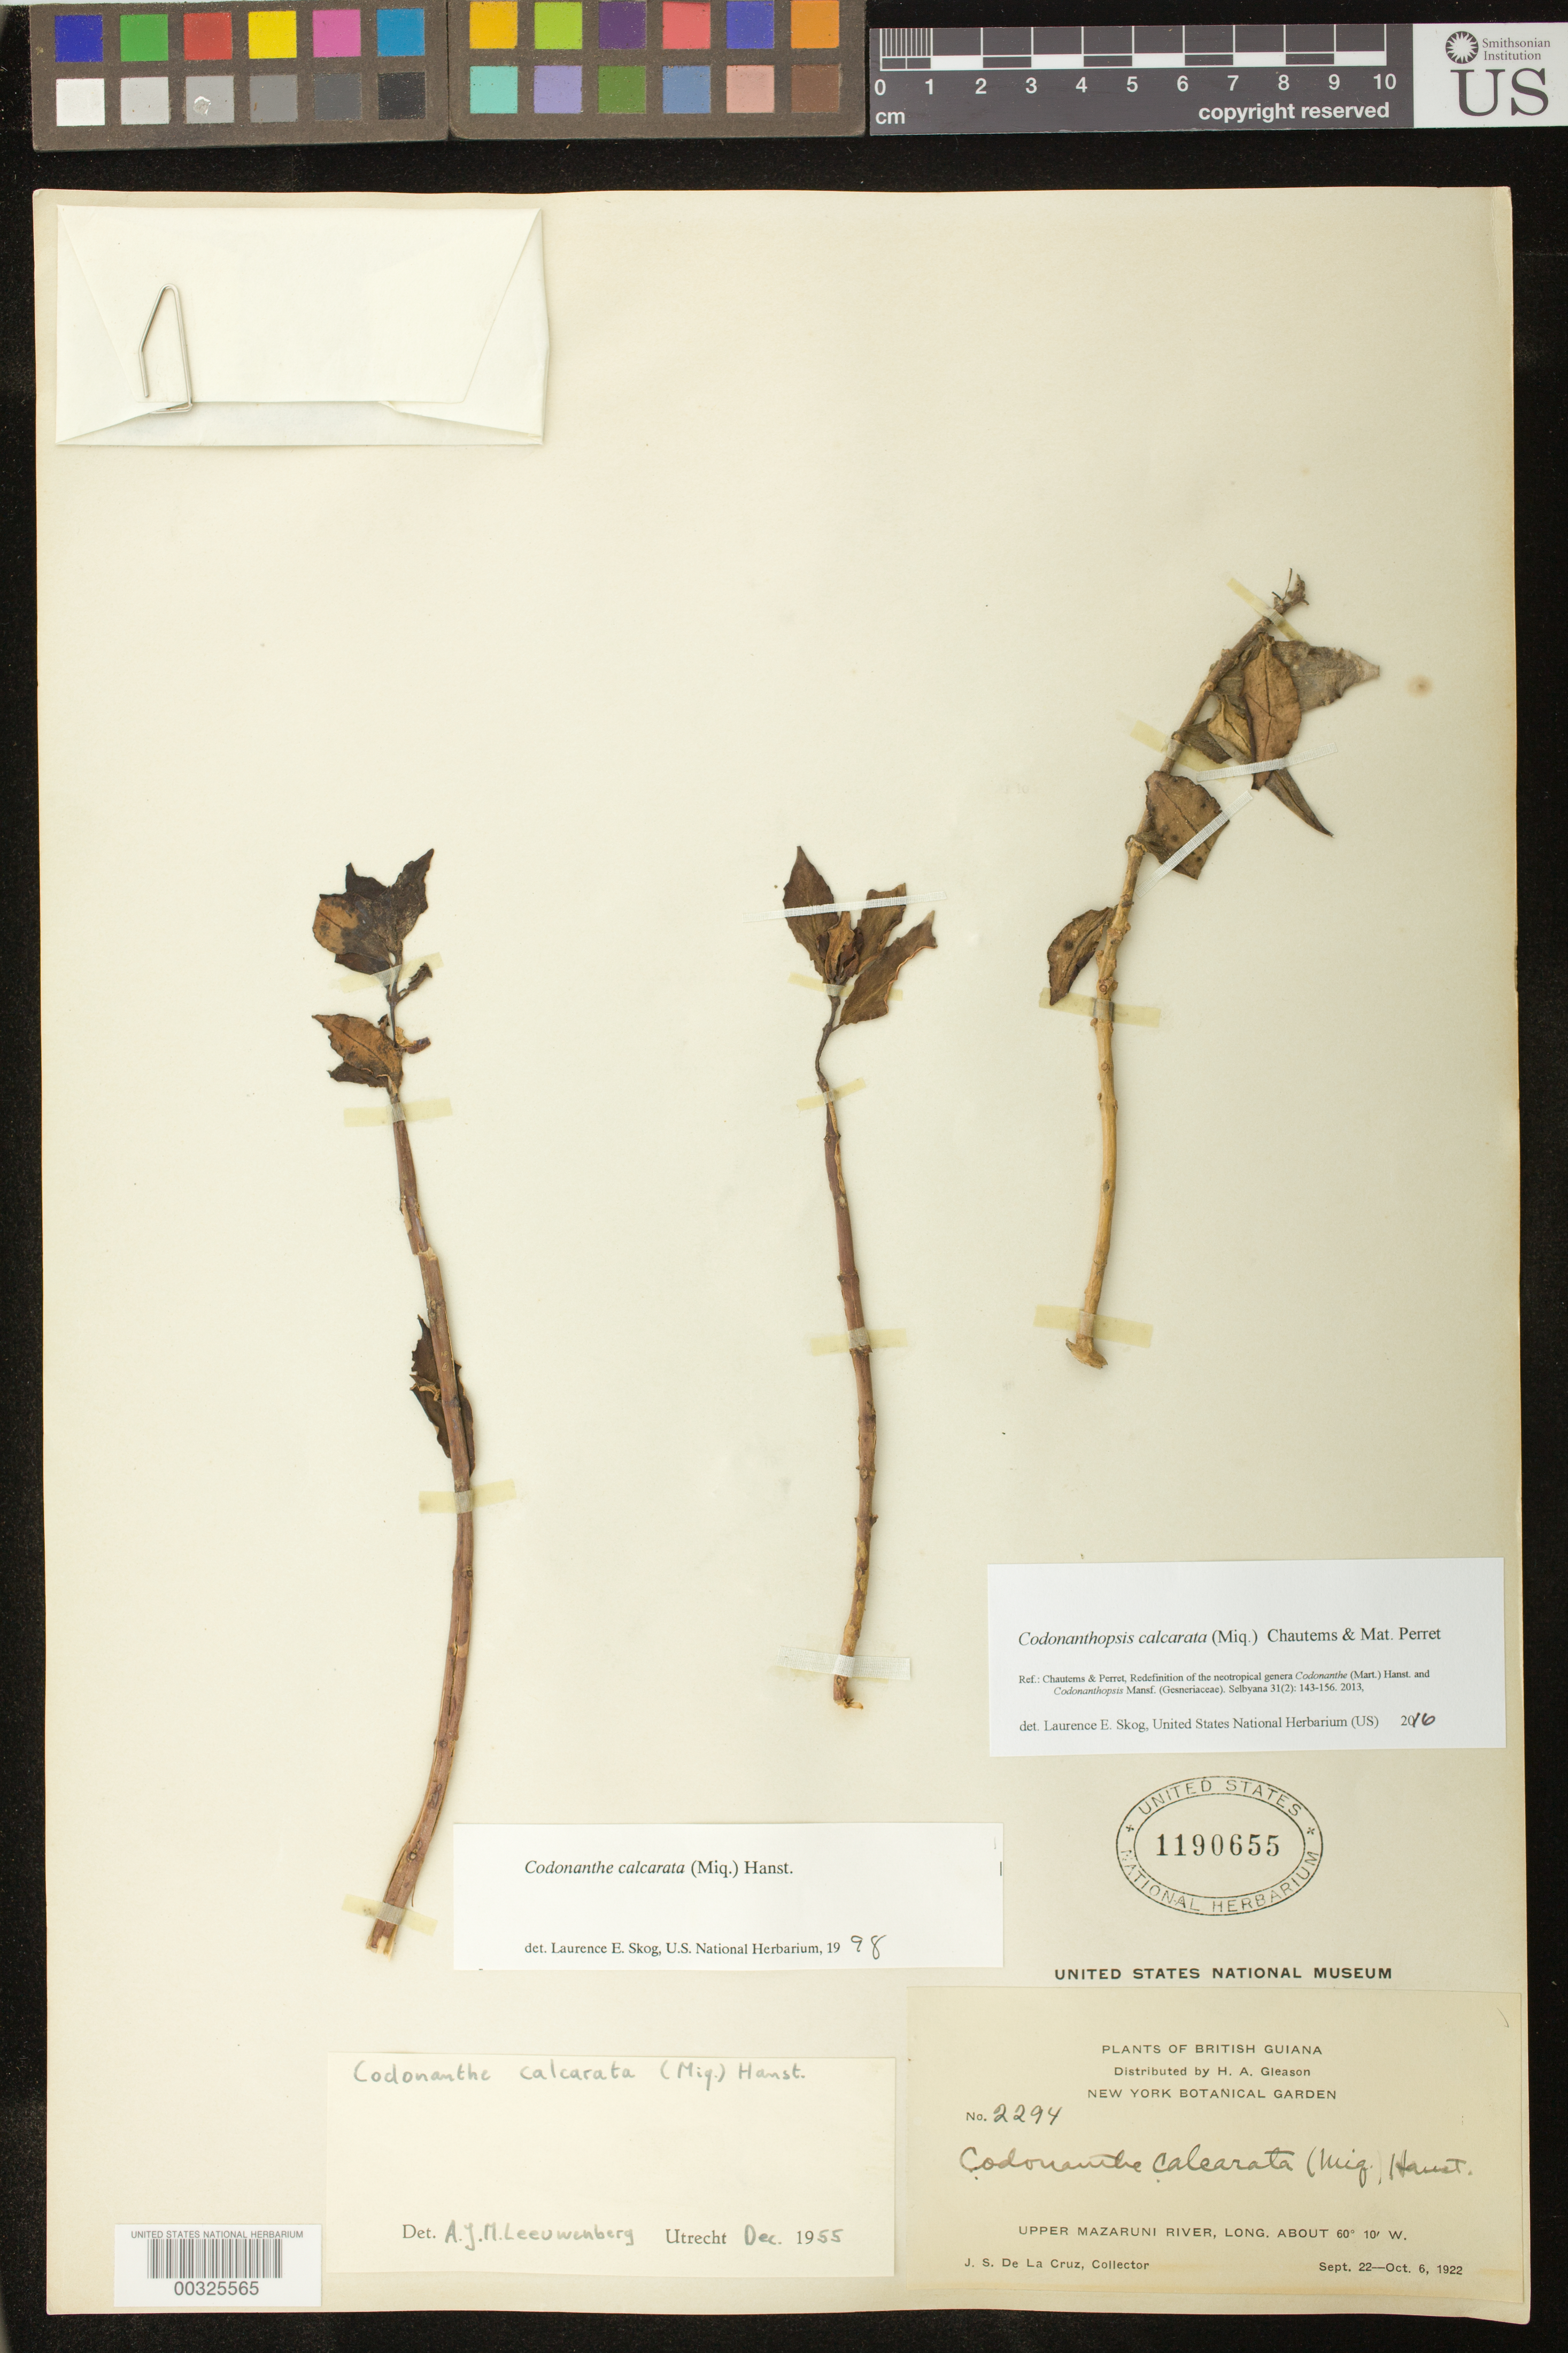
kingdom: Plantae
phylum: Tracheophyta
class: Magnoliopsida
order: Lamiales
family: Gesneriaceae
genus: Codonanthopsis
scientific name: Codonanthopsis calcarata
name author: (Miq.) Chautems & Mat.Perret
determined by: Skog, Laurence E.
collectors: J. S. de la Cruz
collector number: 2294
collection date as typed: Sep-Oct 1922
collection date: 1922-09/1922-10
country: Guyana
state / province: Cuyuni-Mazaruni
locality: Upper Mazaruni River, long. about 60° 10' W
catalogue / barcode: US 1190655